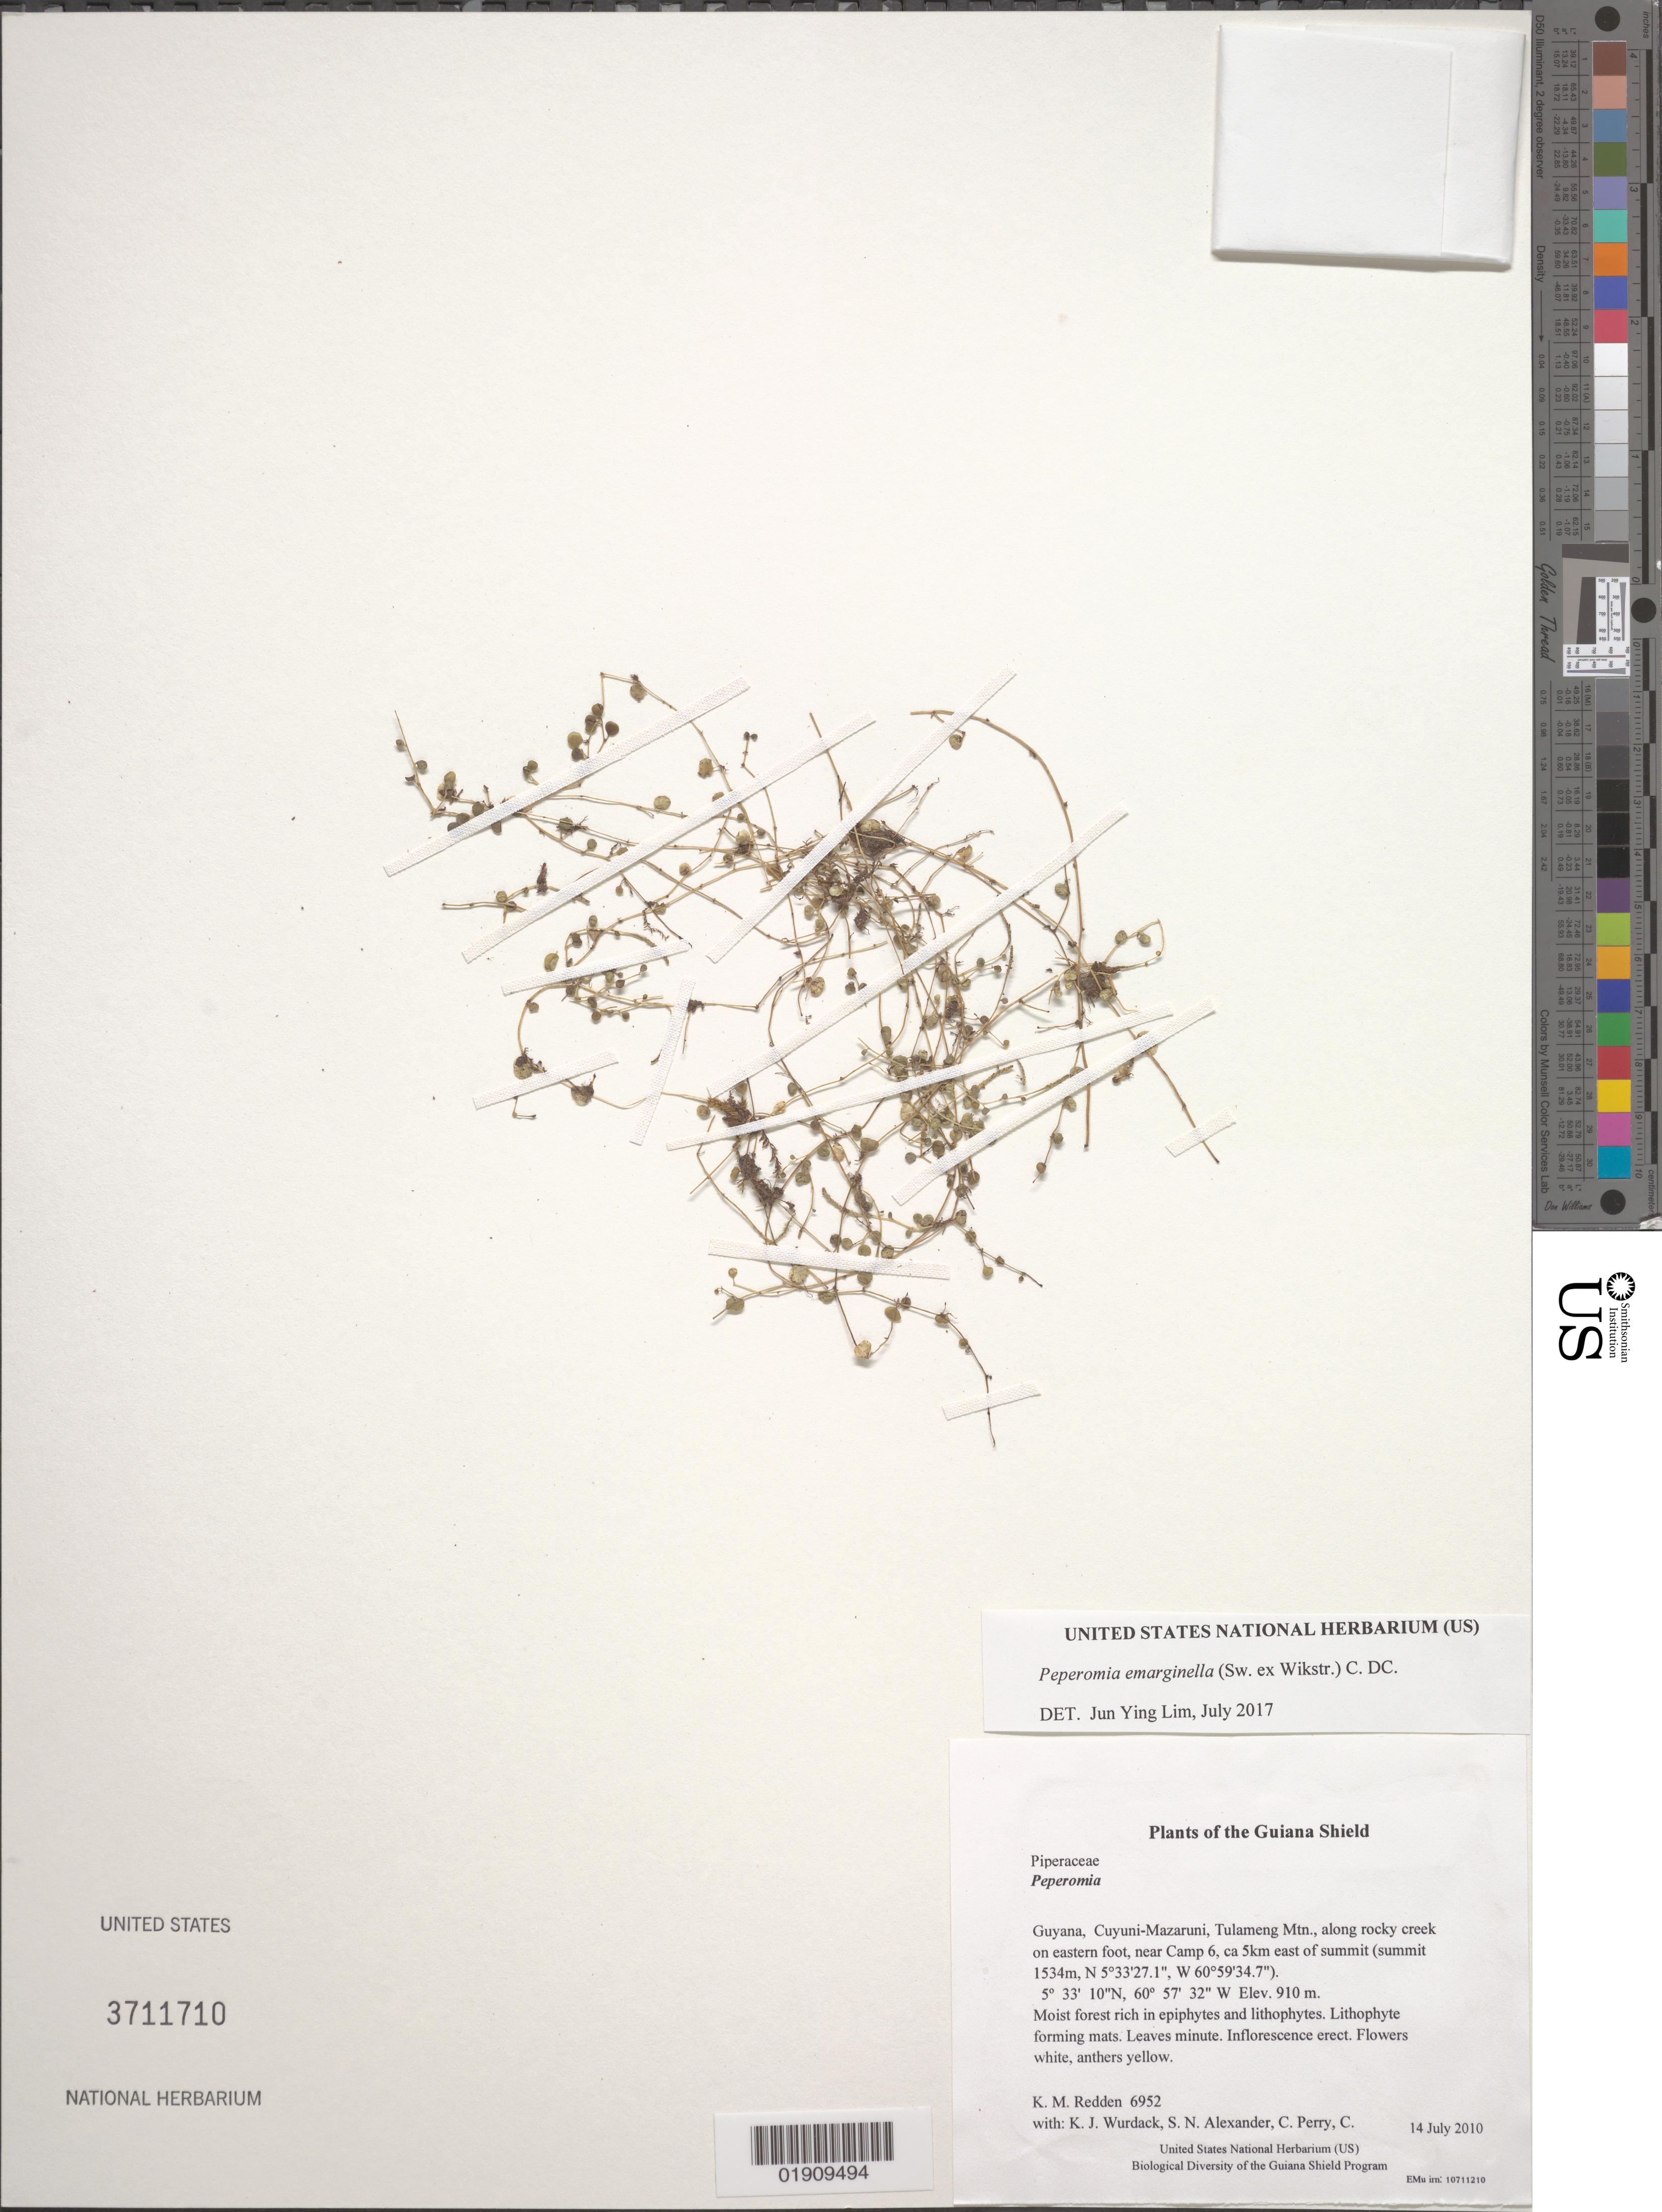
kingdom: Plantae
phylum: Tracheophyta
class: Magnoliopsida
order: Piperales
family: Piperaceae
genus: Peperomia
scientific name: Peperomia emarginella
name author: (Sw. ex Wikstr.) C. DC.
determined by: Lim, Jun Ying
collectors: K. M. Redden, K. Wurdack, S. N. Alexander, C. Perry, C. Jacobis, D. Hunter, V. Roland & H. Hunter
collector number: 6952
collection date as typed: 14 July 2010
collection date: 2010-07-14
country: Guyana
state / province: Cuyuni-Mazaruni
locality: Tulameng Mtn., along rocky creek on eastern foot, near Camp 6, ca 5km east of summit (summit 1534m, N 5°33'27.1", W 60°59'34.7")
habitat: Moist forest rich in epiphytes and lithophytes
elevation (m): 910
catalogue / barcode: US 3711710